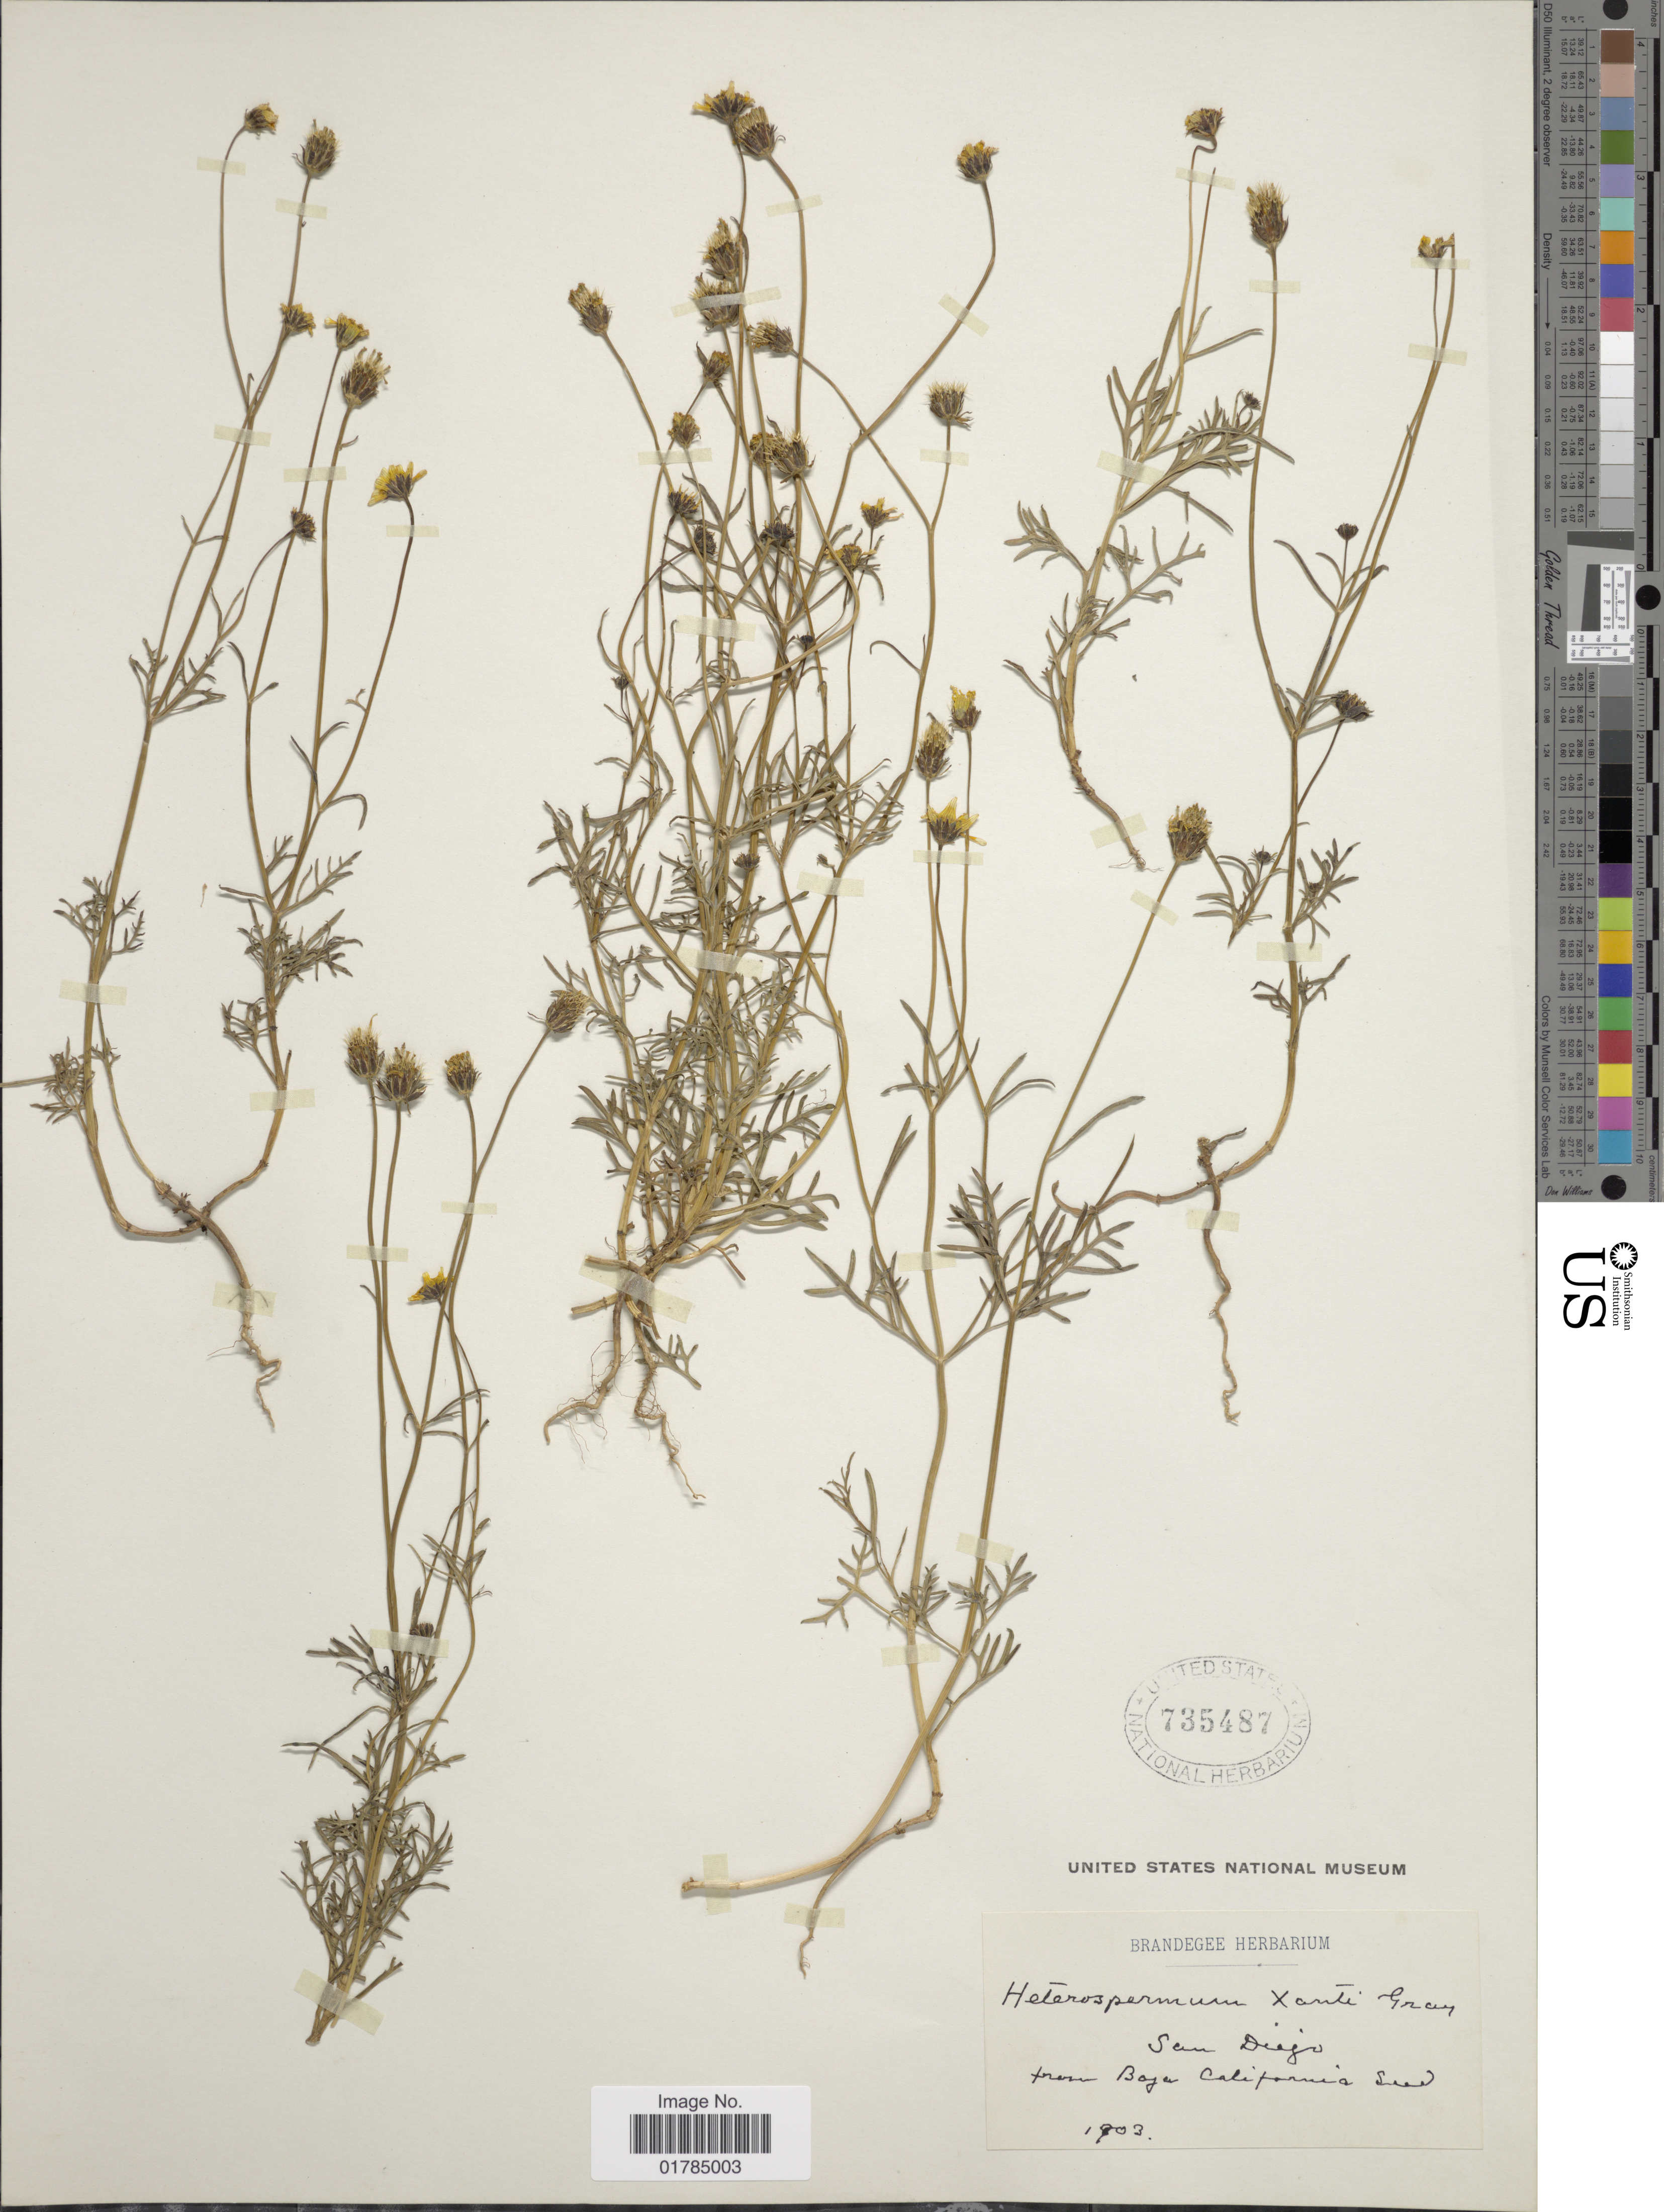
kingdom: Plantae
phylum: Tracheophyta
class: Magnoliopsida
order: Asterales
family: Asteraceae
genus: Heterosperma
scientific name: Heterosperma xanti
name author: Sherff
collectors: ex herb. of T. S. Brandegee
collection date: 1903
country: Mexico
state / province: Baja California Sur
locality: San Diego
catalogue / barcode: US 735487